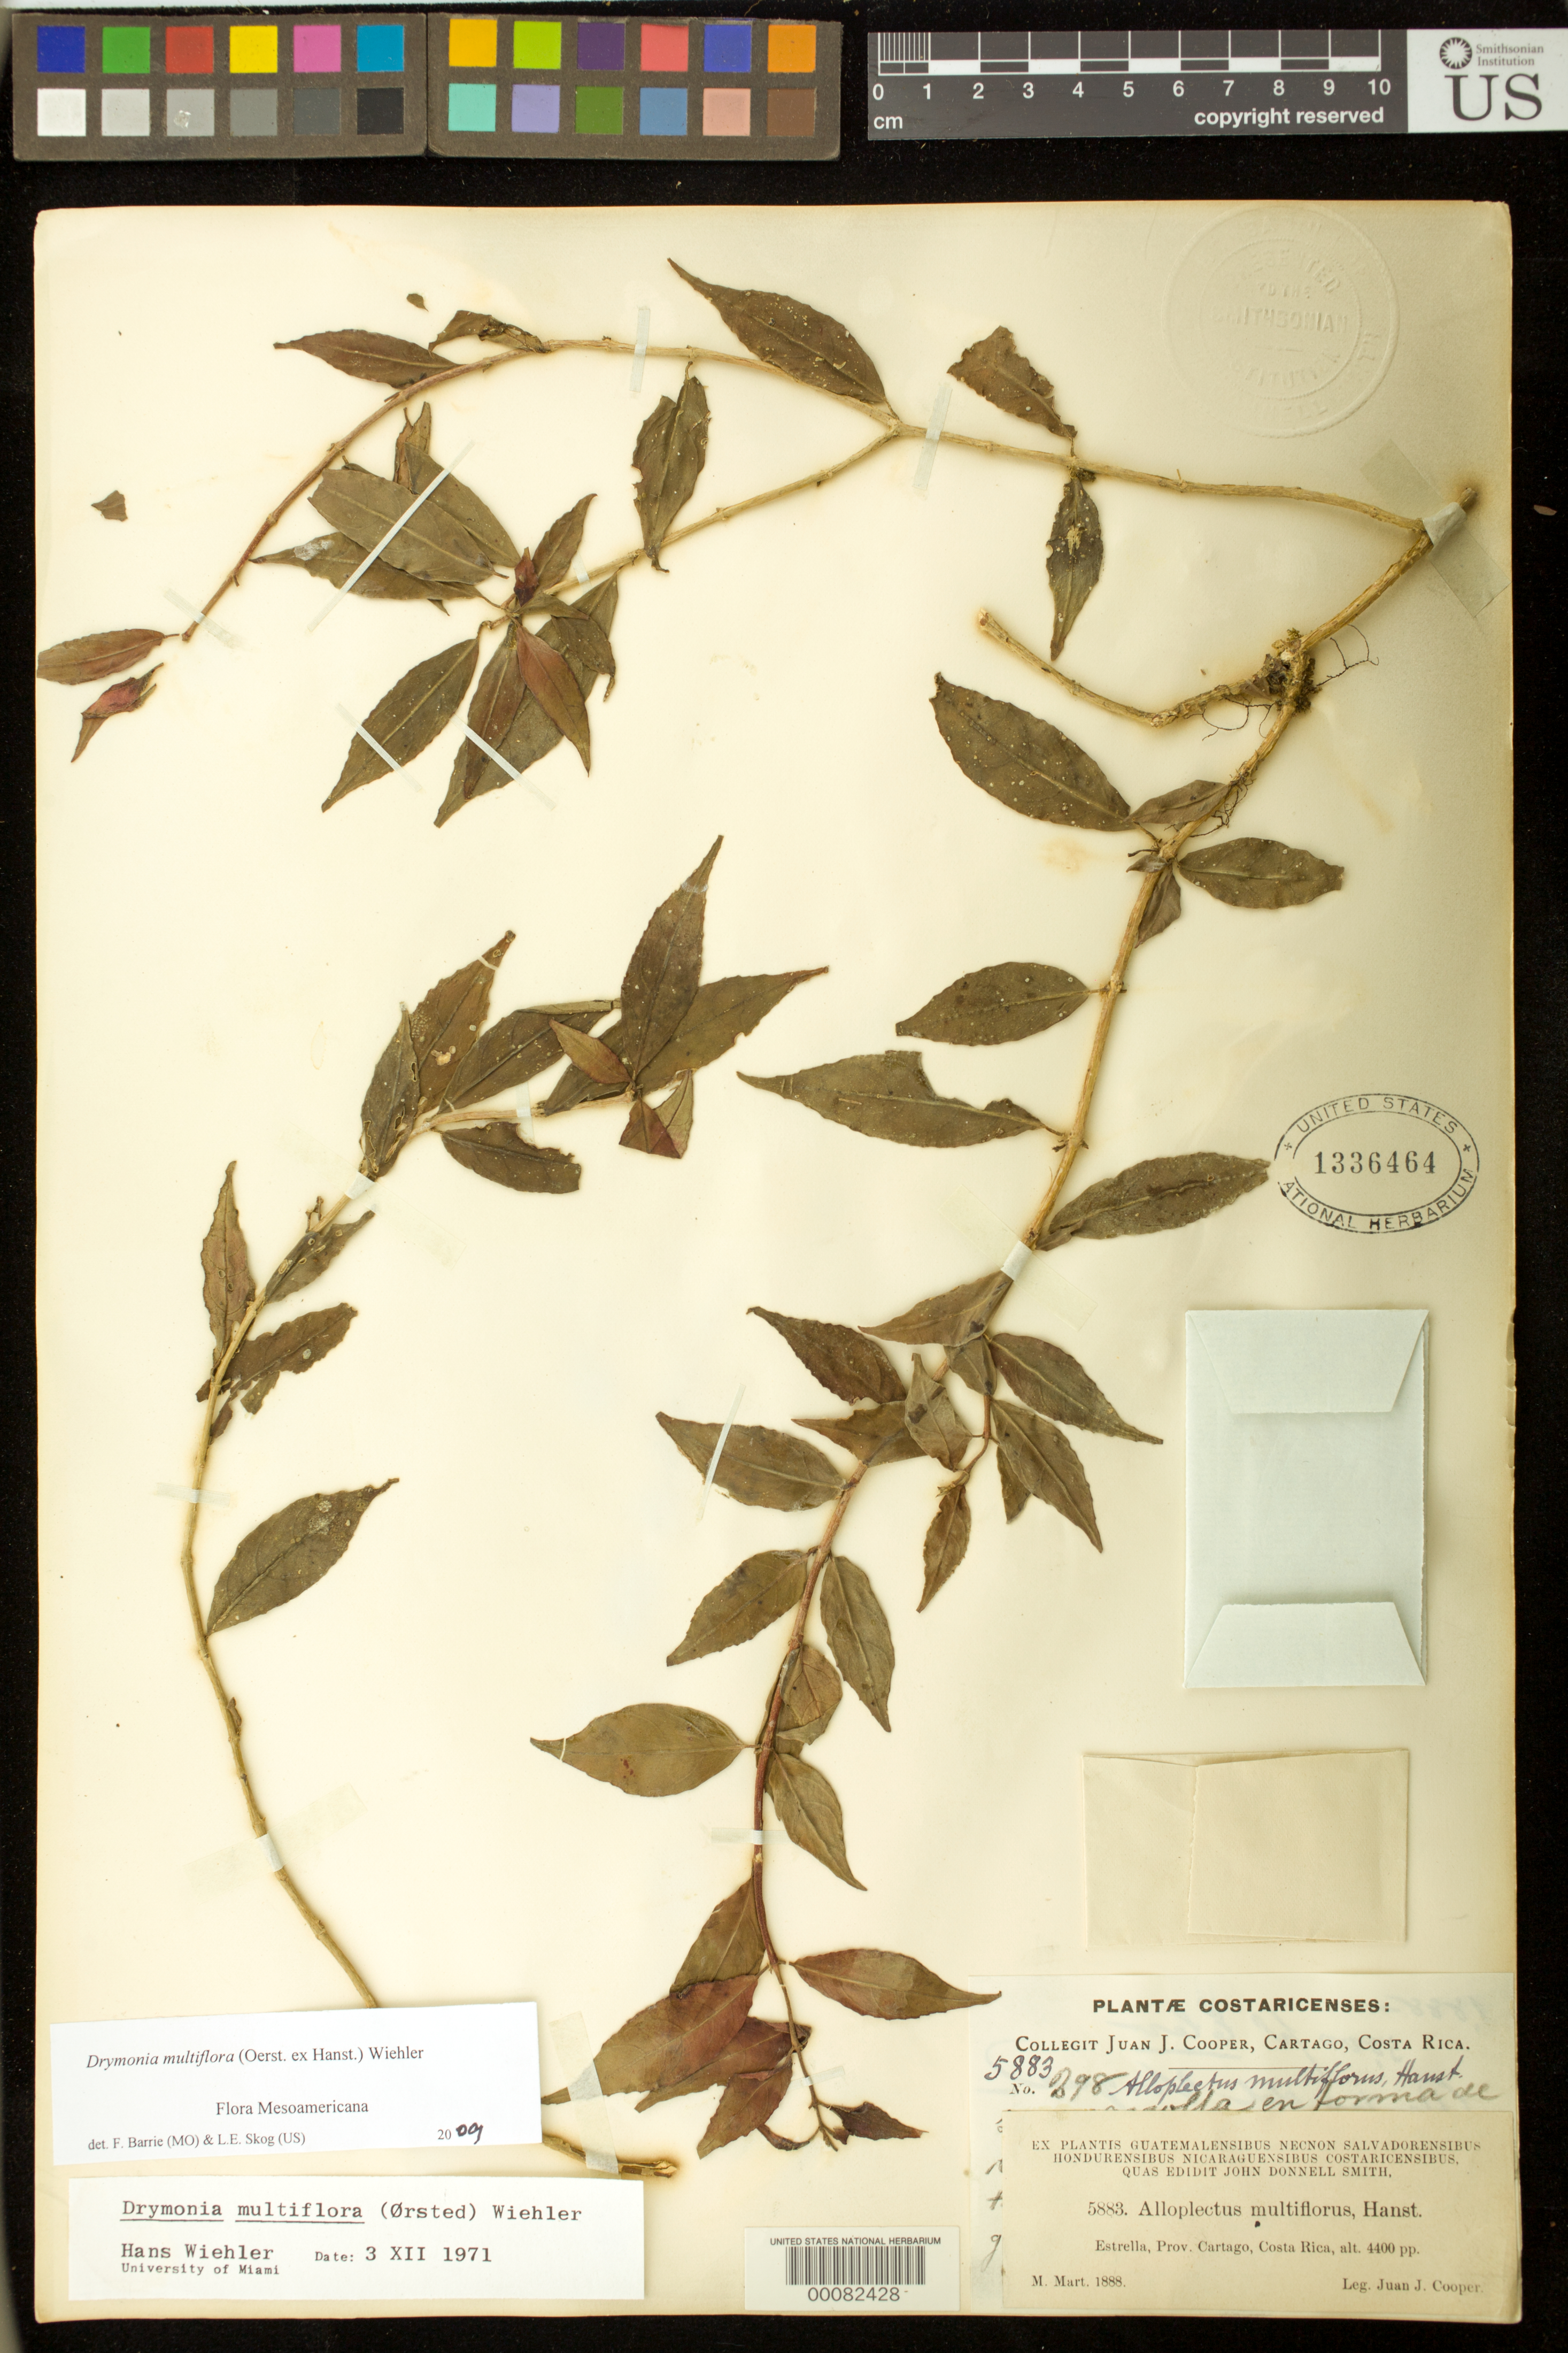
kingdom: Plantae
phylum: Tracheophyta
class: Magnoliopsida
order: Lamiales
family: Gesneriaceae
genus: Drymonia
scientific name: Drymonia multiflora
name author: (Oerst. ex Hanst.) Wiehler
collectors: J. J. Cooper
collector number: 5883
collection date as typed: Mar 1888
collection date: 1888-03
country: Costa Rica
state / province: Cartago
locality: Estrella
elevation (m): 1341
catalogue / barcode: US 1336464